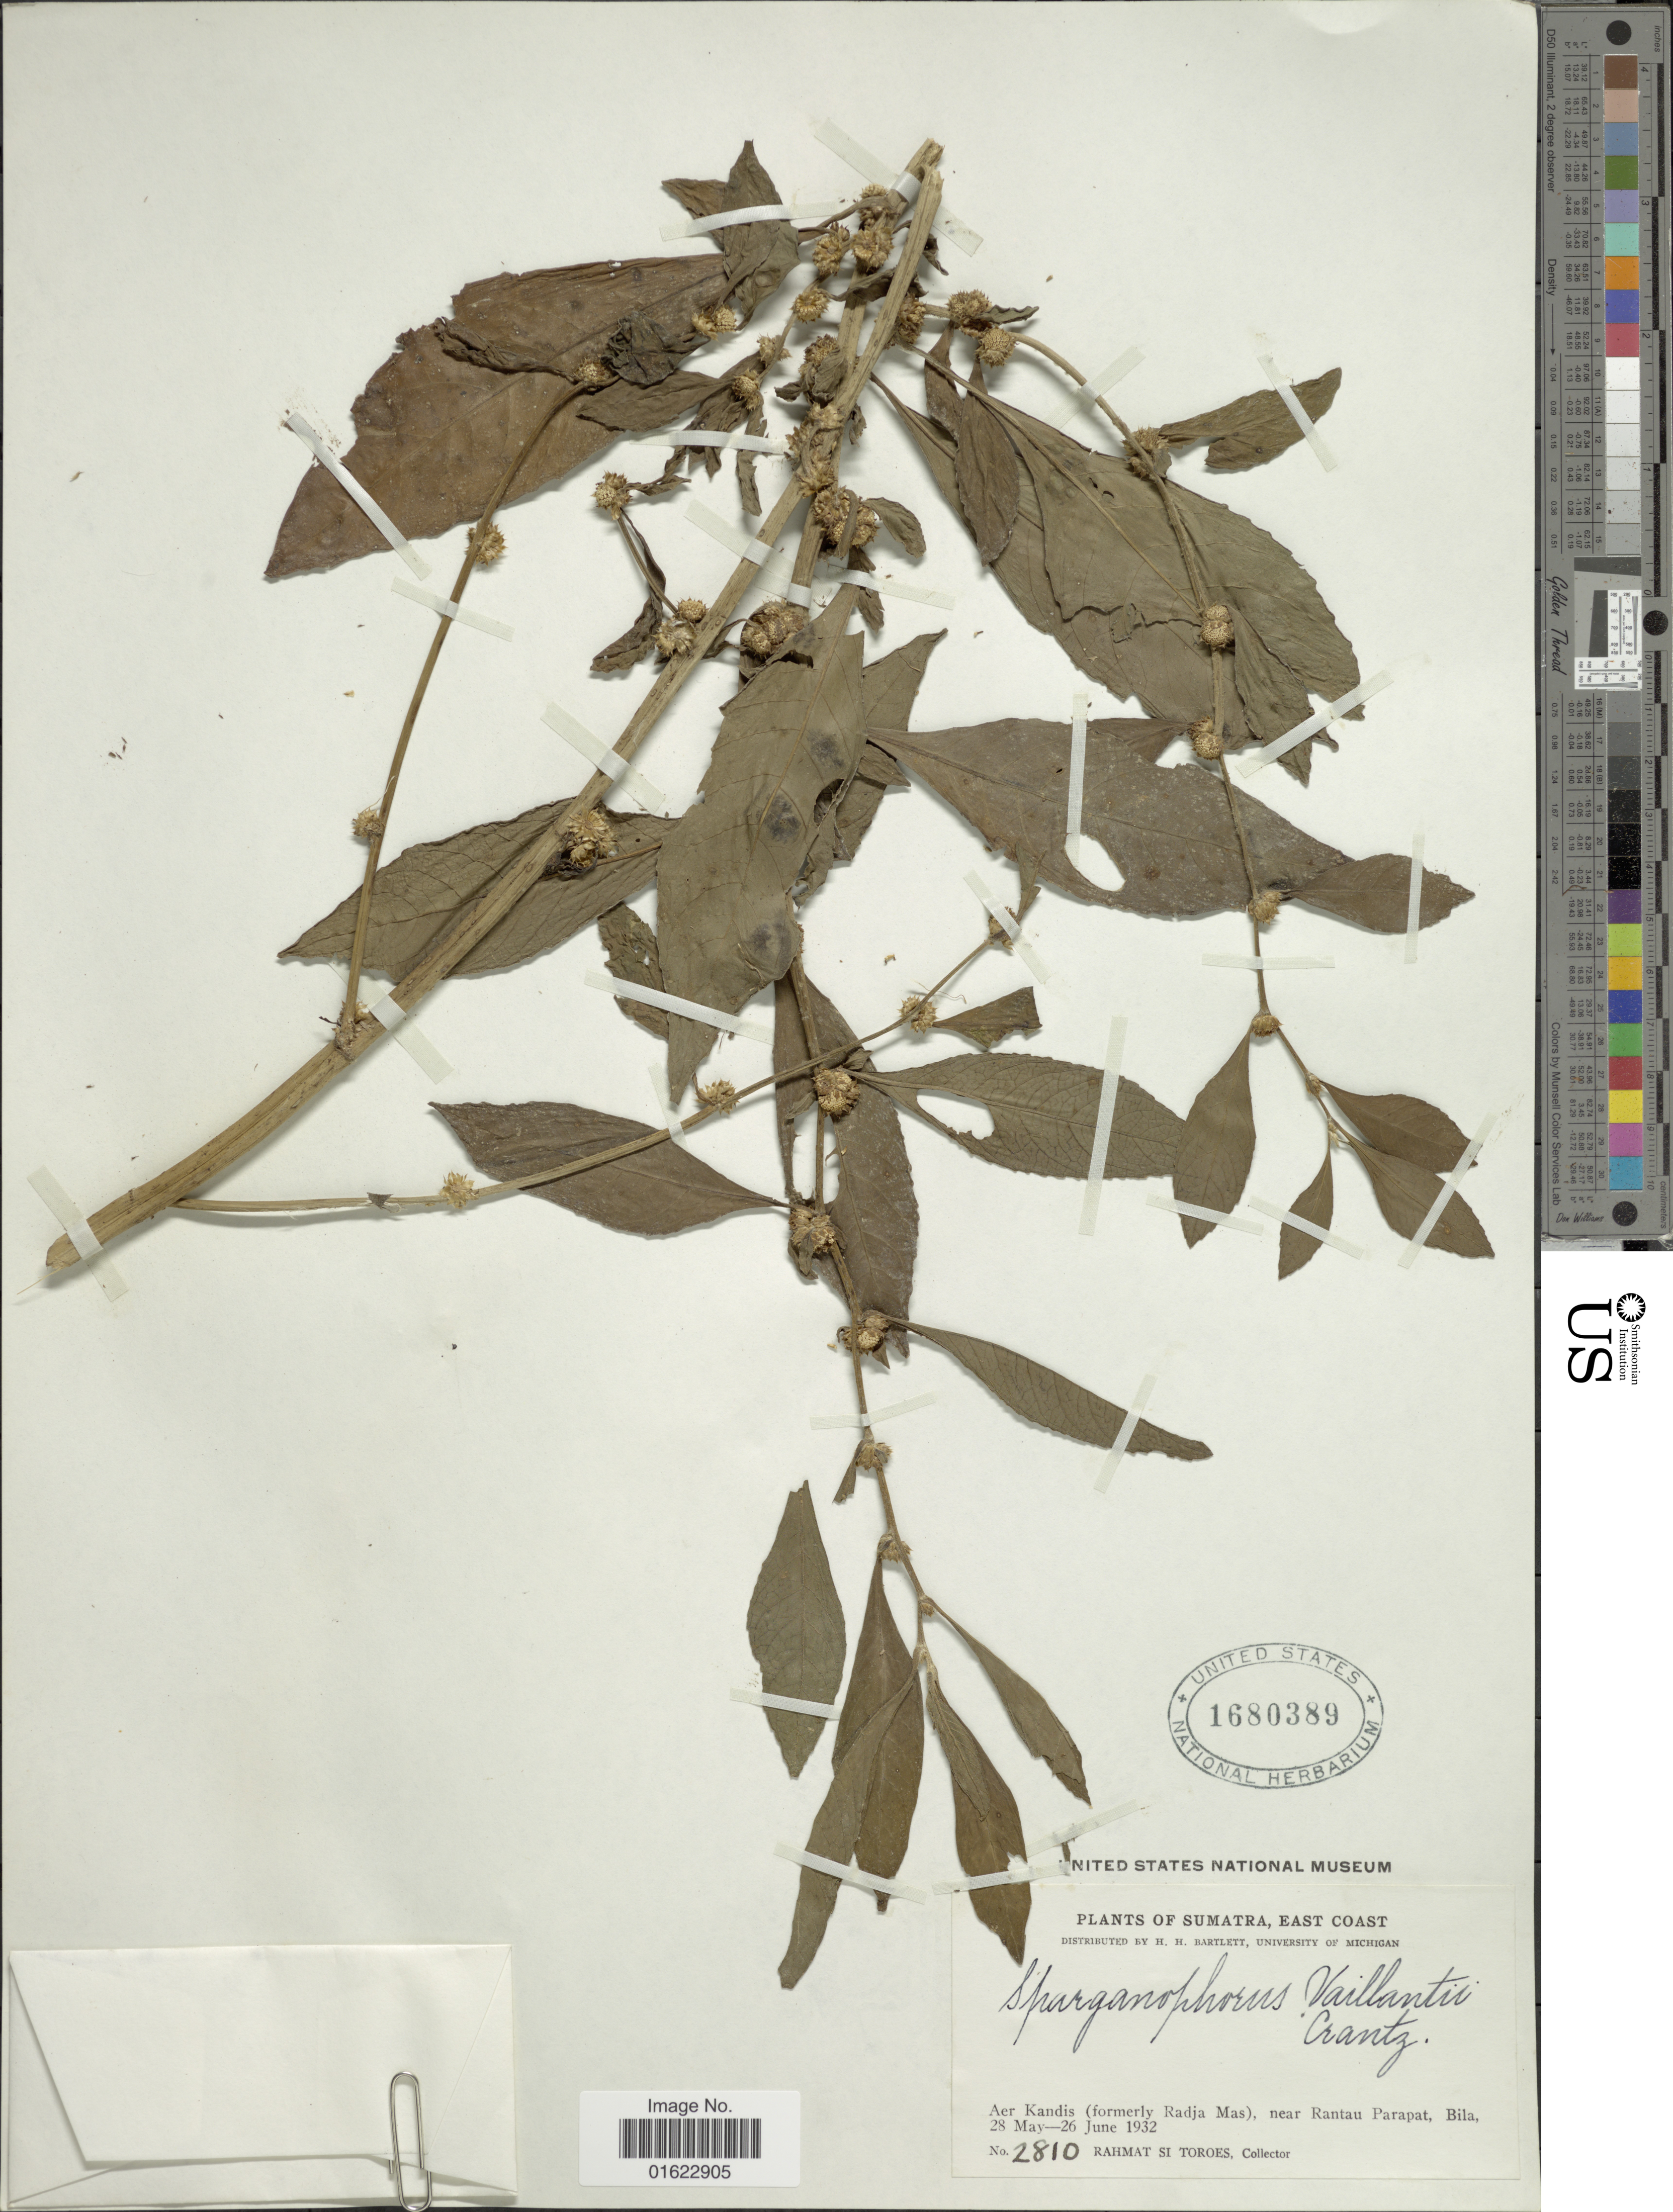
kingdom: Plantae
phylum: Tracheophyta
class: Magnoliopsida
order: Asterales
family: Asteraceae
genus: Struchium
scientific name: Struchium sparganophorum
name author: (L.) Kuntze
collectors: Rahmat Si Boeea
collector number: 2810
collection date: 1932-05-28/1932-06-26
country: Indonesia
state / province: Sumatra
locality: Sumatra, East Coast, Aer Kandis (formerly Radja Mas), near Rantau Parapat, Bila.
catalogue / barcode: US 1680389